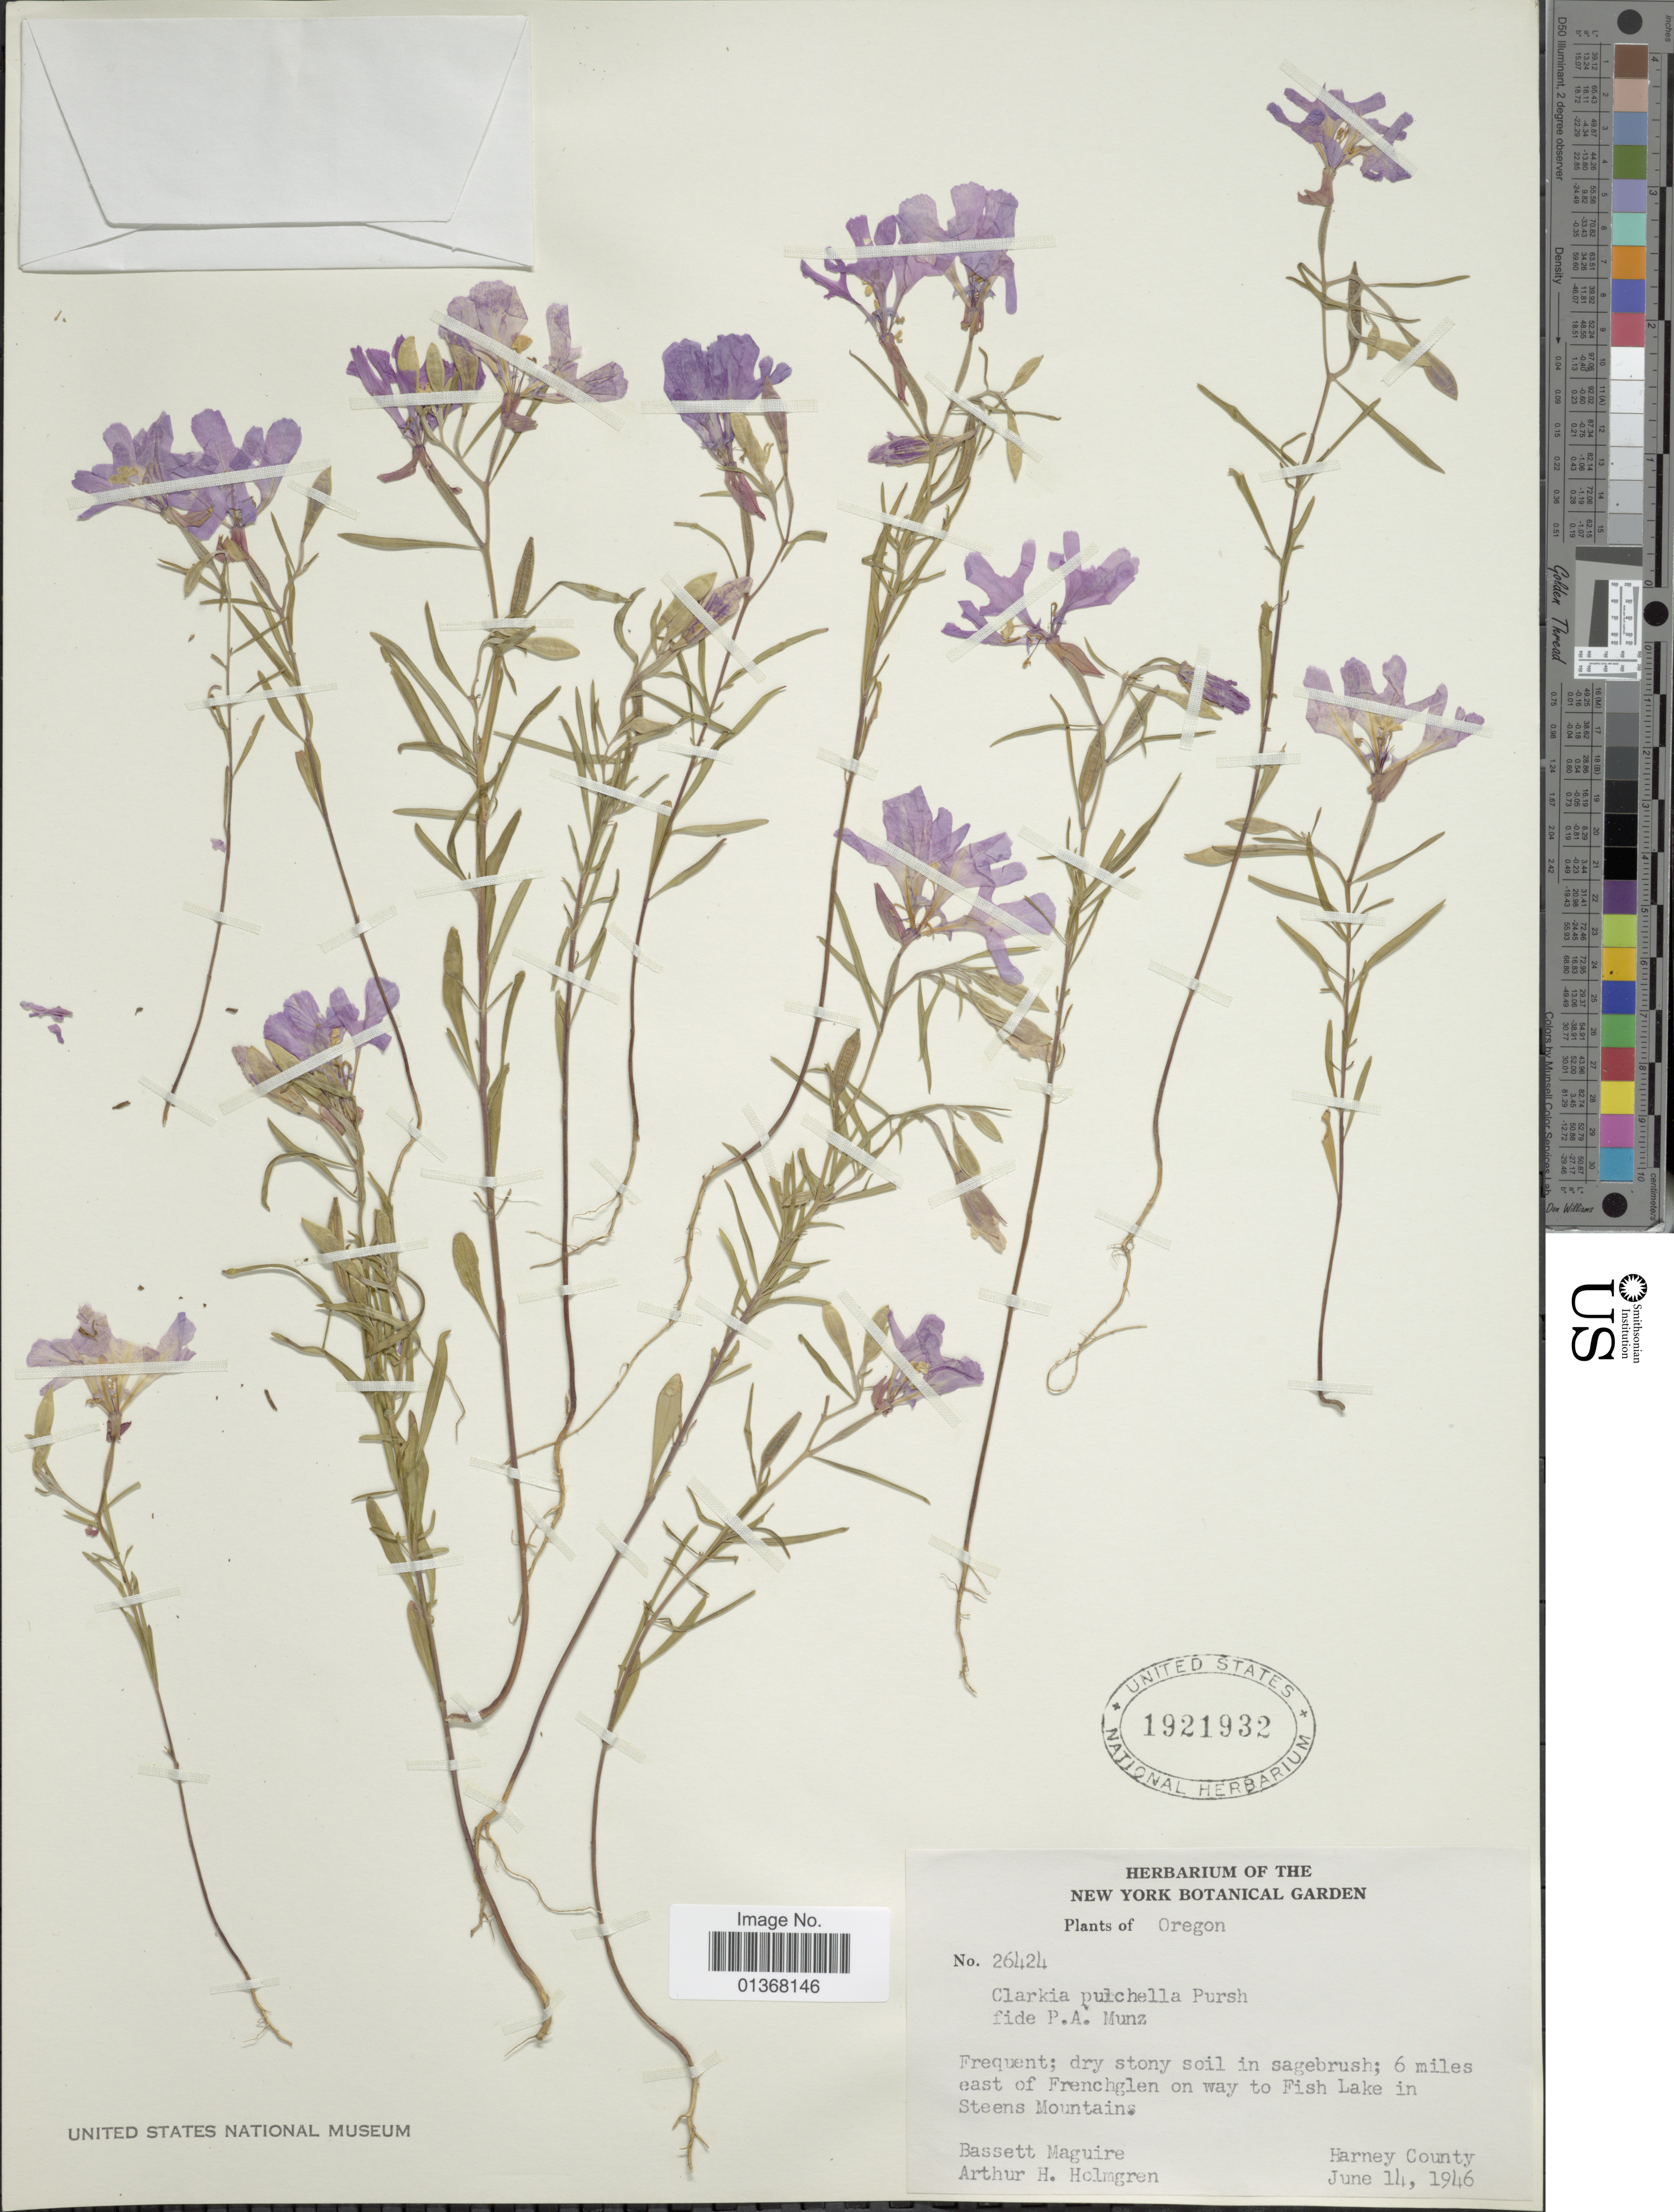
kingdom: Plantae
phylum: Tracheophyta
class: Magnoliopsida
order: Myrtales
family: Onagraceae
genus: Clarkia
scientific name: Clarkia pulchella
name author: Pursh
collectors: B. Maguire & A. H. Holmgren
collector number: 26424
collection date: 1946-06-14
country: United States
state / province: Oregon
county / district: Harney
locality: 6 miles east of Frenchglen on way to Fish Lake in Steens Mountain, Harney County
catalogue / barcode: US 1921932